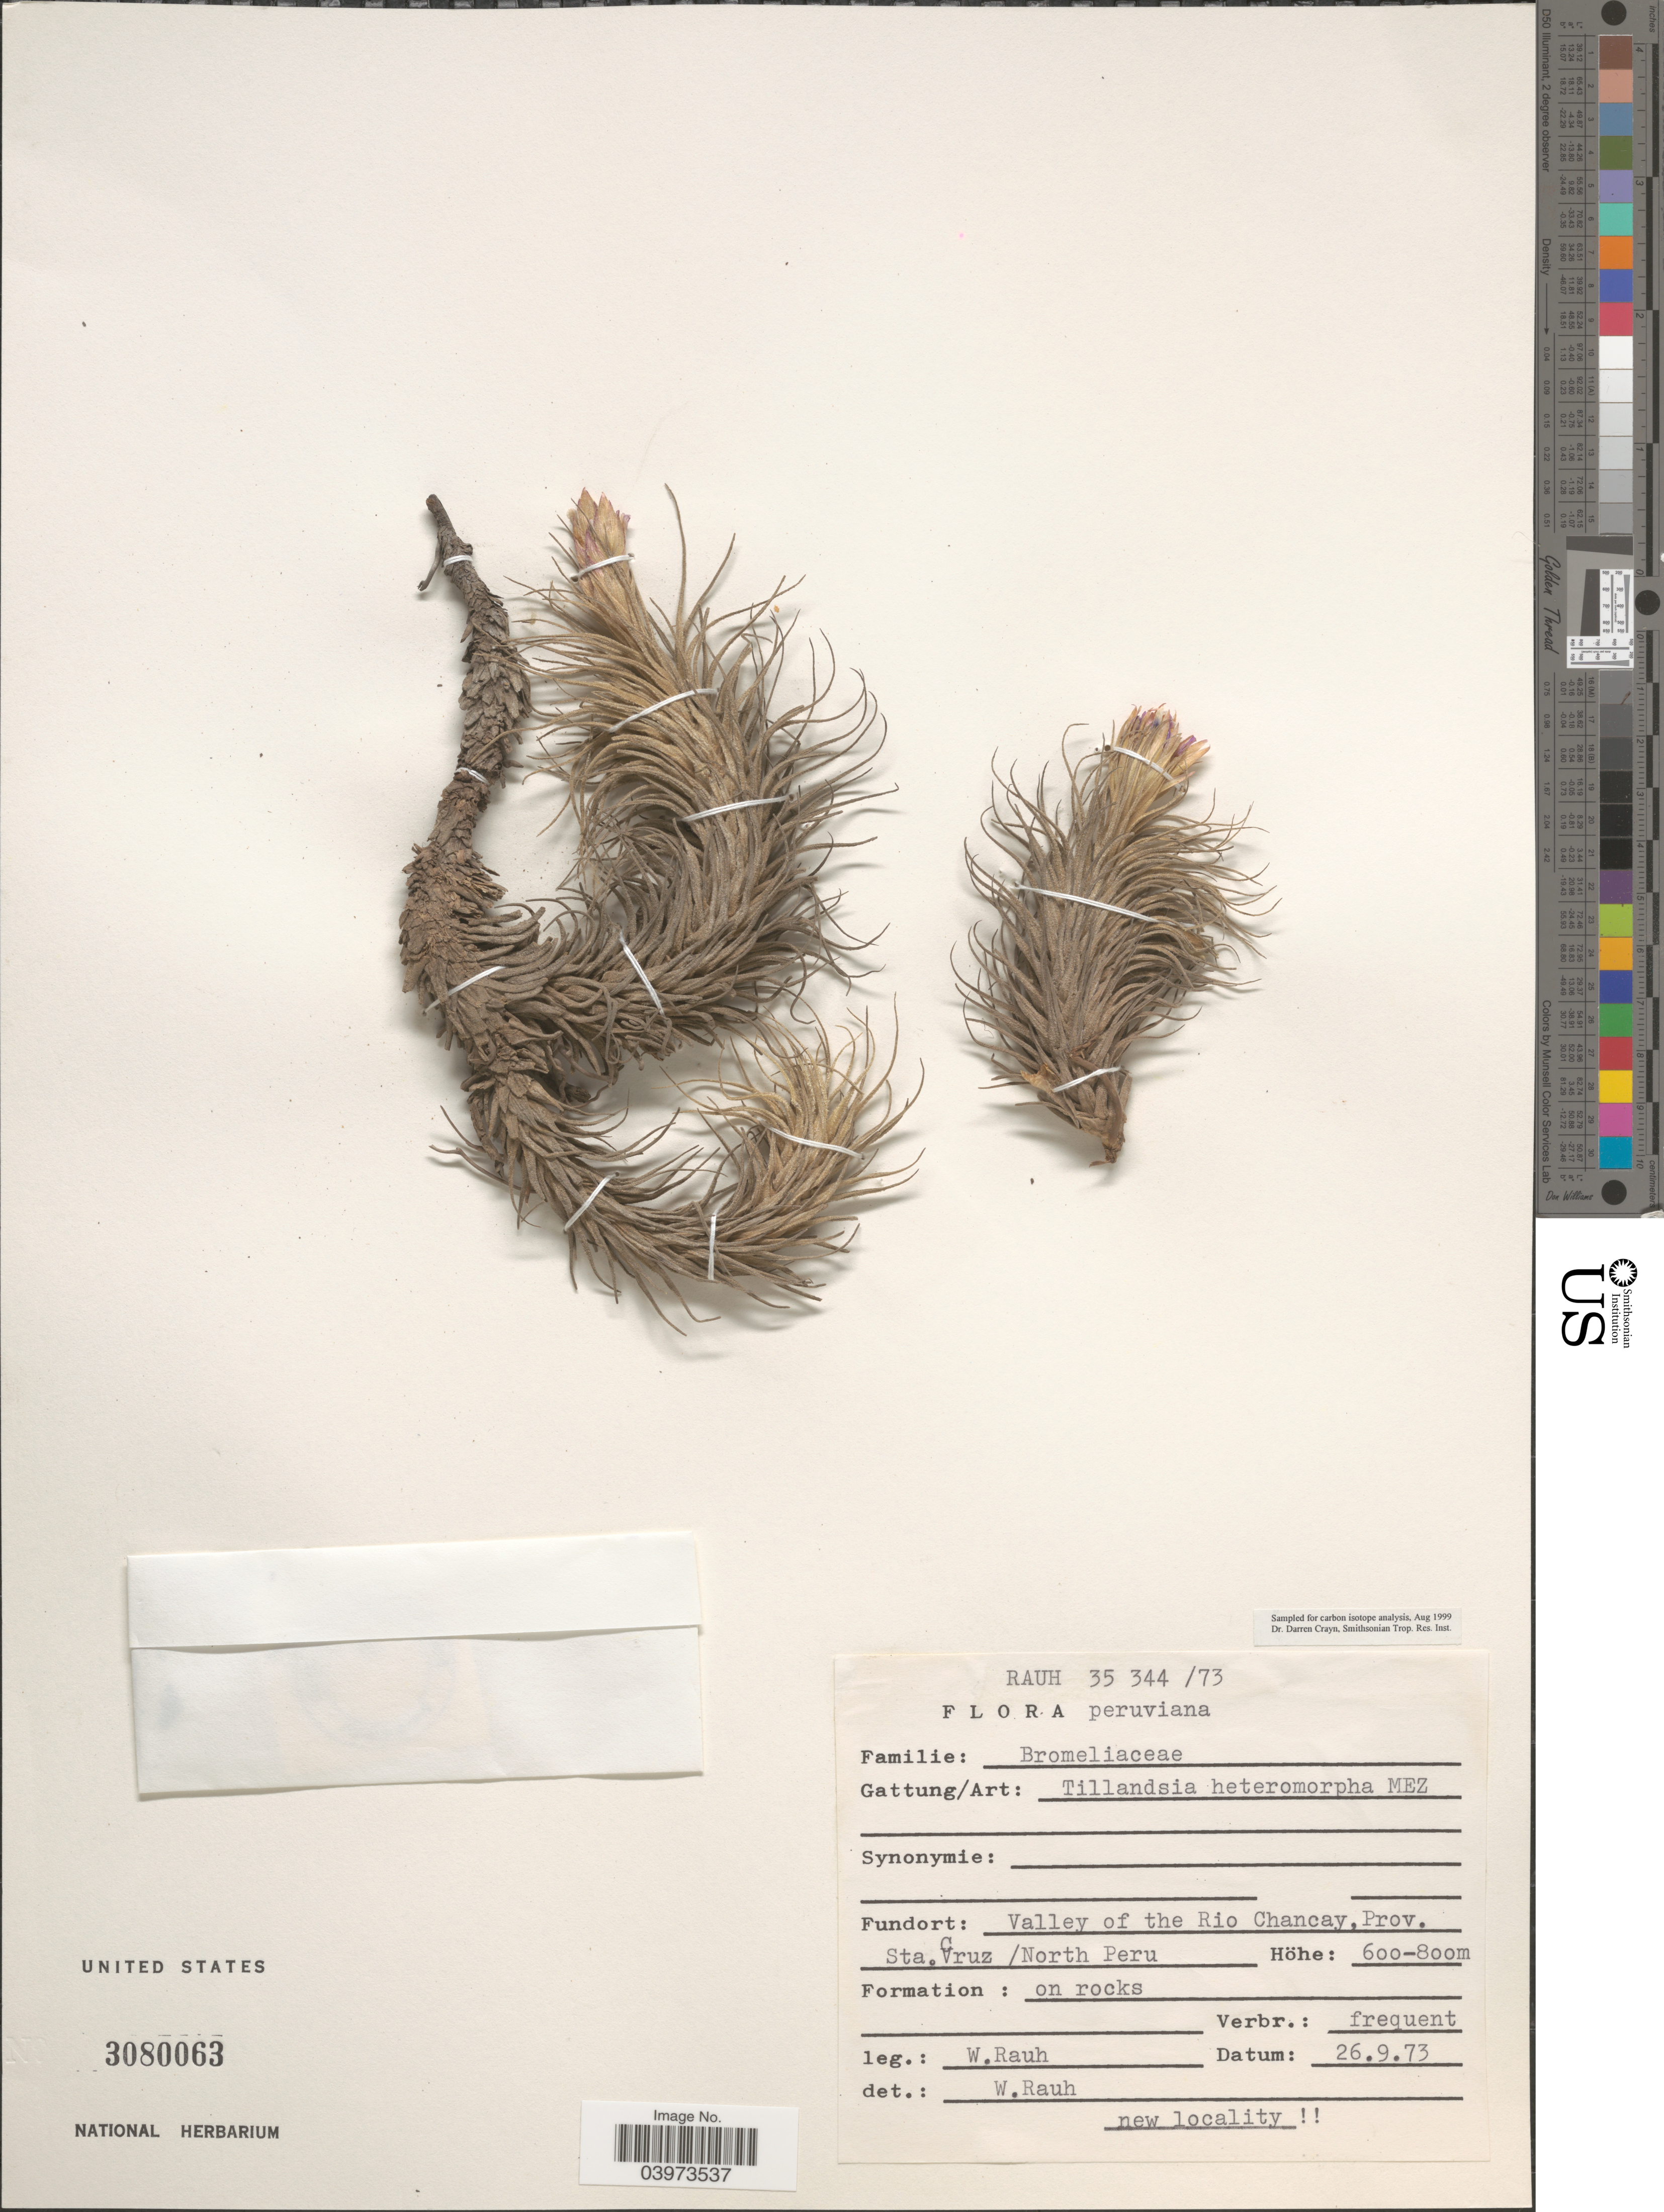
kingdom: Plantae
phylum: Tracheophyta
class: Liliopsida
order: Poales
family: Bromeliaceae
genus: Tillandsia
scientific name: Tillandsia heteromorpha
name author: Mez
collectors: W. Rauh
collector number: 35 344 /73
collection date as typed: Transcribed d/m/y: 26/9/73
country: Peru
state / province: Cajamarca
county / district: Santa Cruz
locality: Valley of the Rio Chancay, Prov. Sta. Cruz/ North Peru.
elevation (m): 600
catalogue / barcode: US 3080063